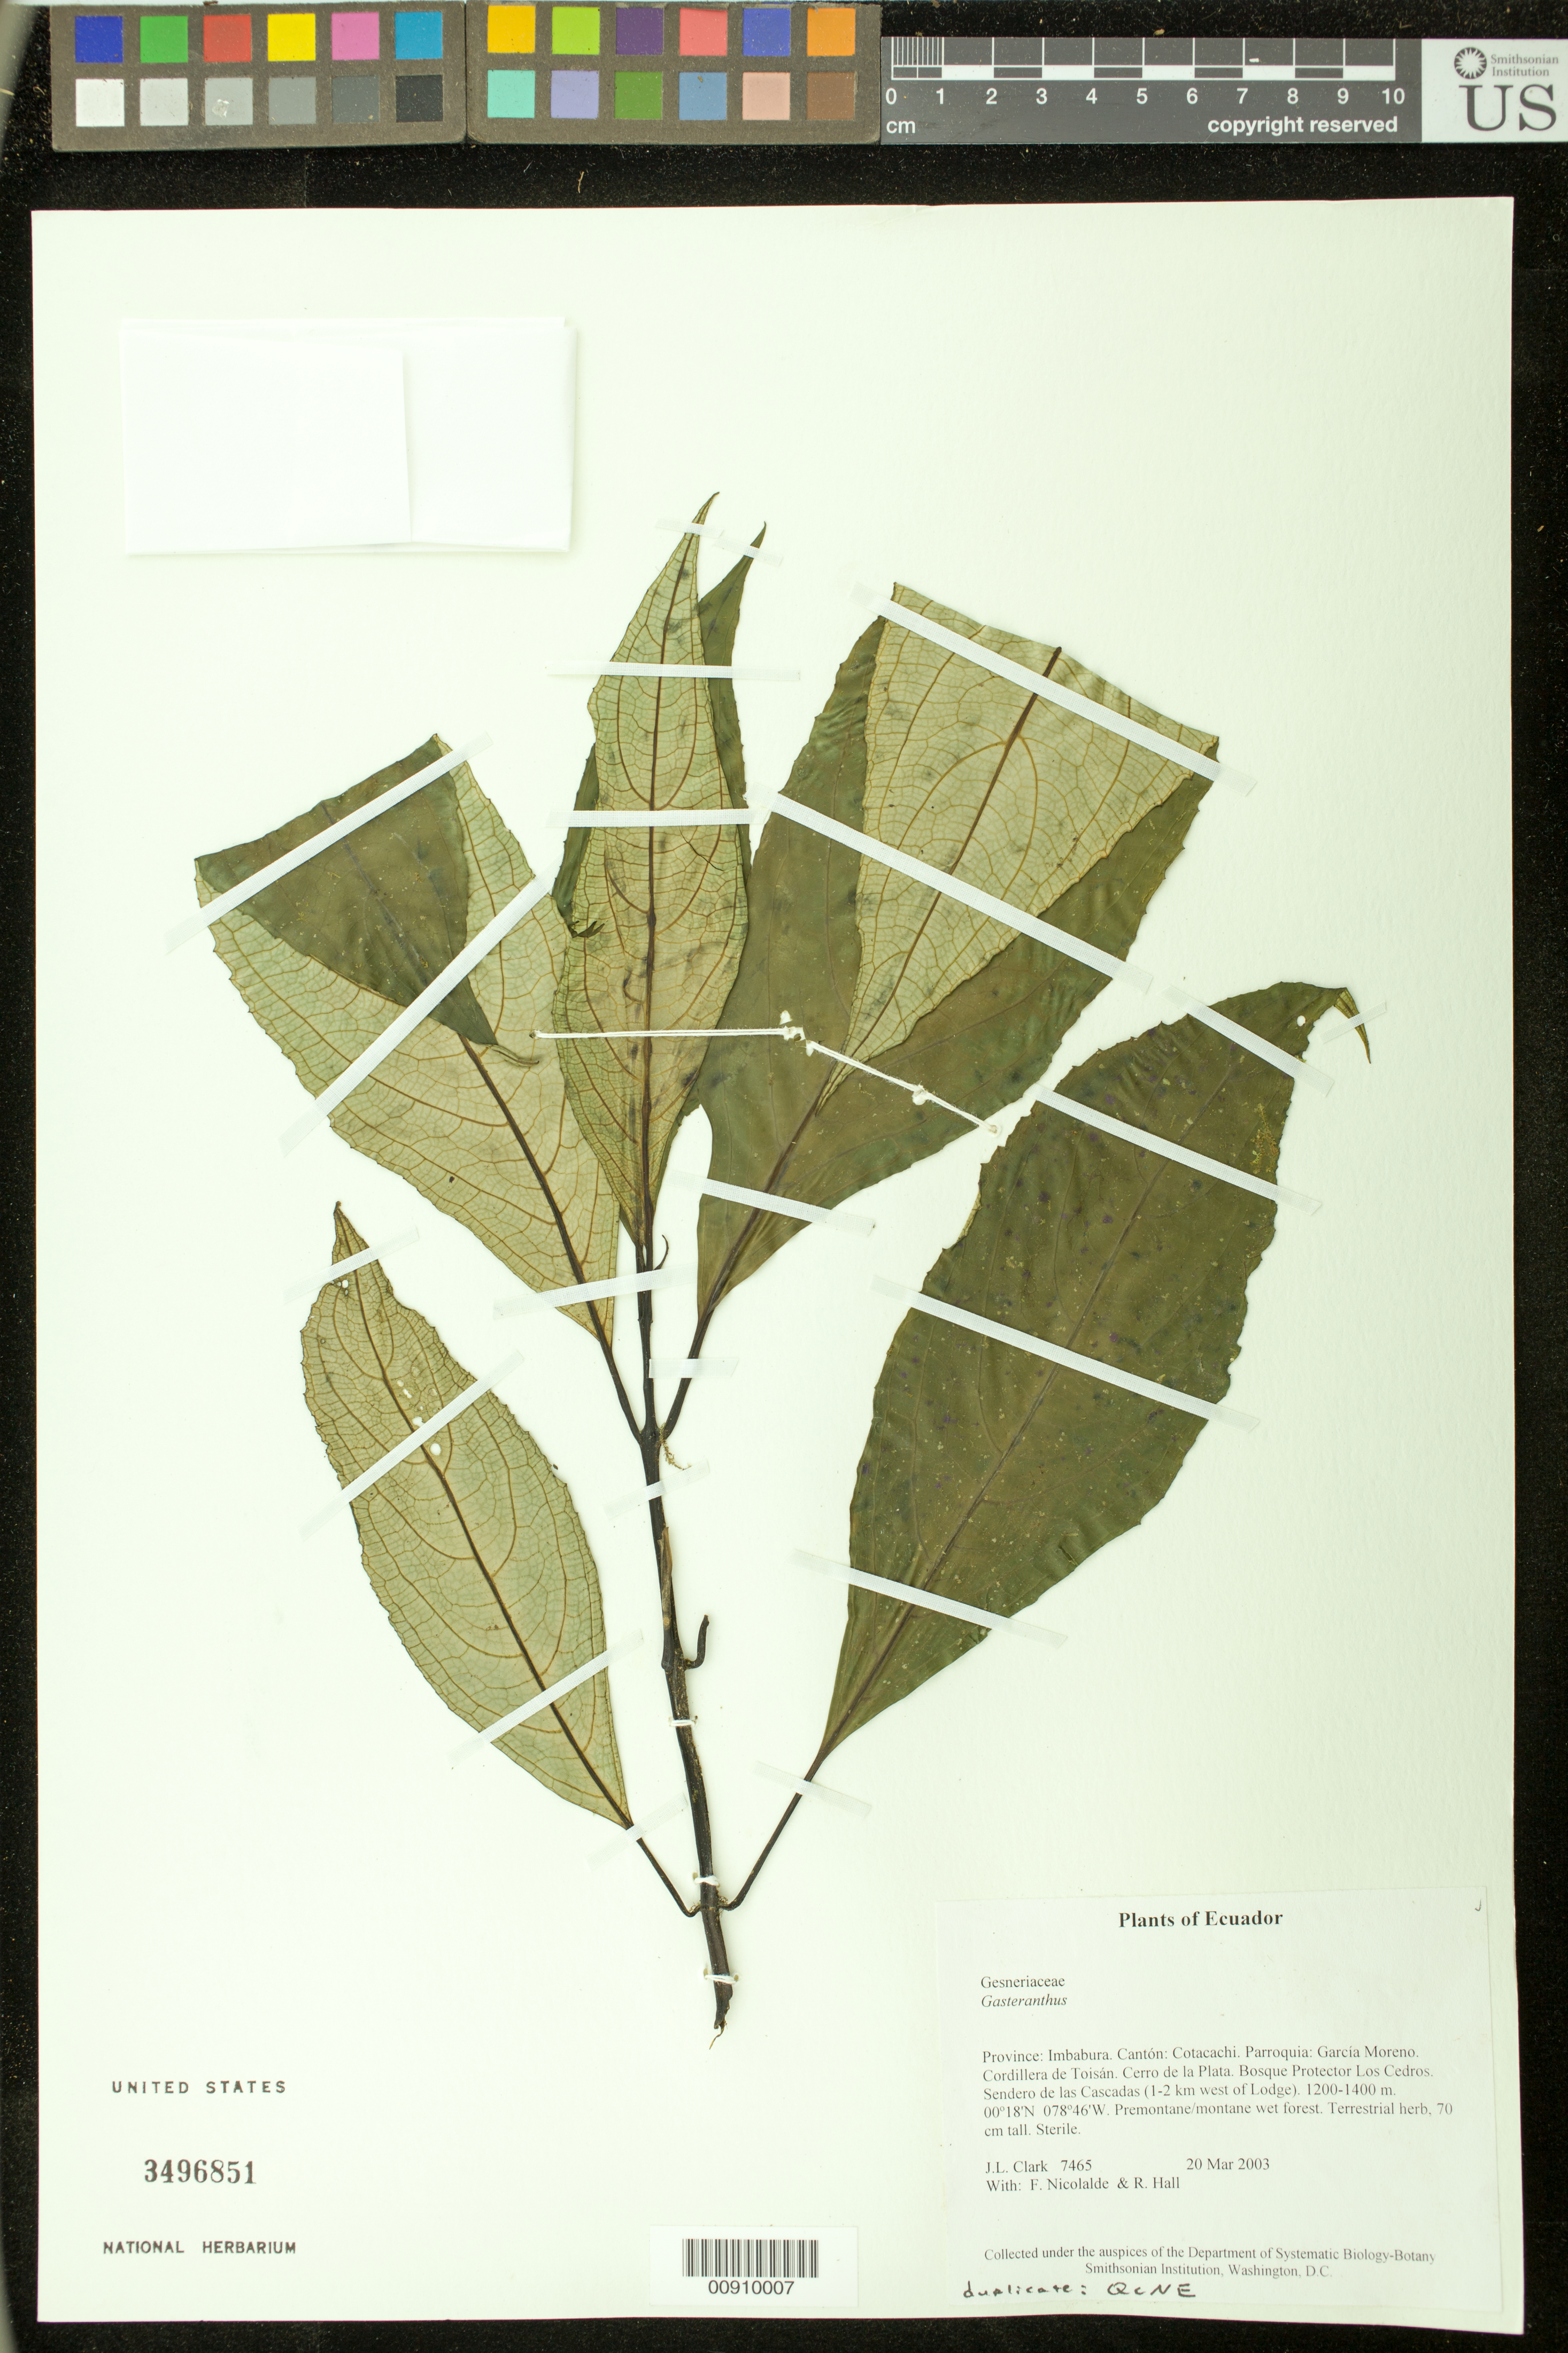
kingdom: Plantae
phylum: Tracheophyta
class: Magnoliopsida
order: Lamiales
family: Gesneriaceae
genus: Gasteranthus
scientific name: Gasteranthus glaber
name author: L.E. Skog & L.P. Kvist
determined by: Skog, Laurence E.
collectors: J. L. Clark, F. Nicolalde & R. Hall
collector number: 7465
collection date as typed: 20 Mar 2003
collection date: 2003-03-20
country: Ecuador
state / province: Imbabura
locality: Cotacachi. Parroquia: García Moreno. Cordillera de Toisán. Cerro de la Plata. Bosque Protector Los Cedros. Sendero de las Cascadas (1-2 km west of Lodge).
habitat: Premontane/montane wet forest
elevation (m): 1200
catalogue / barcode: US 3496851